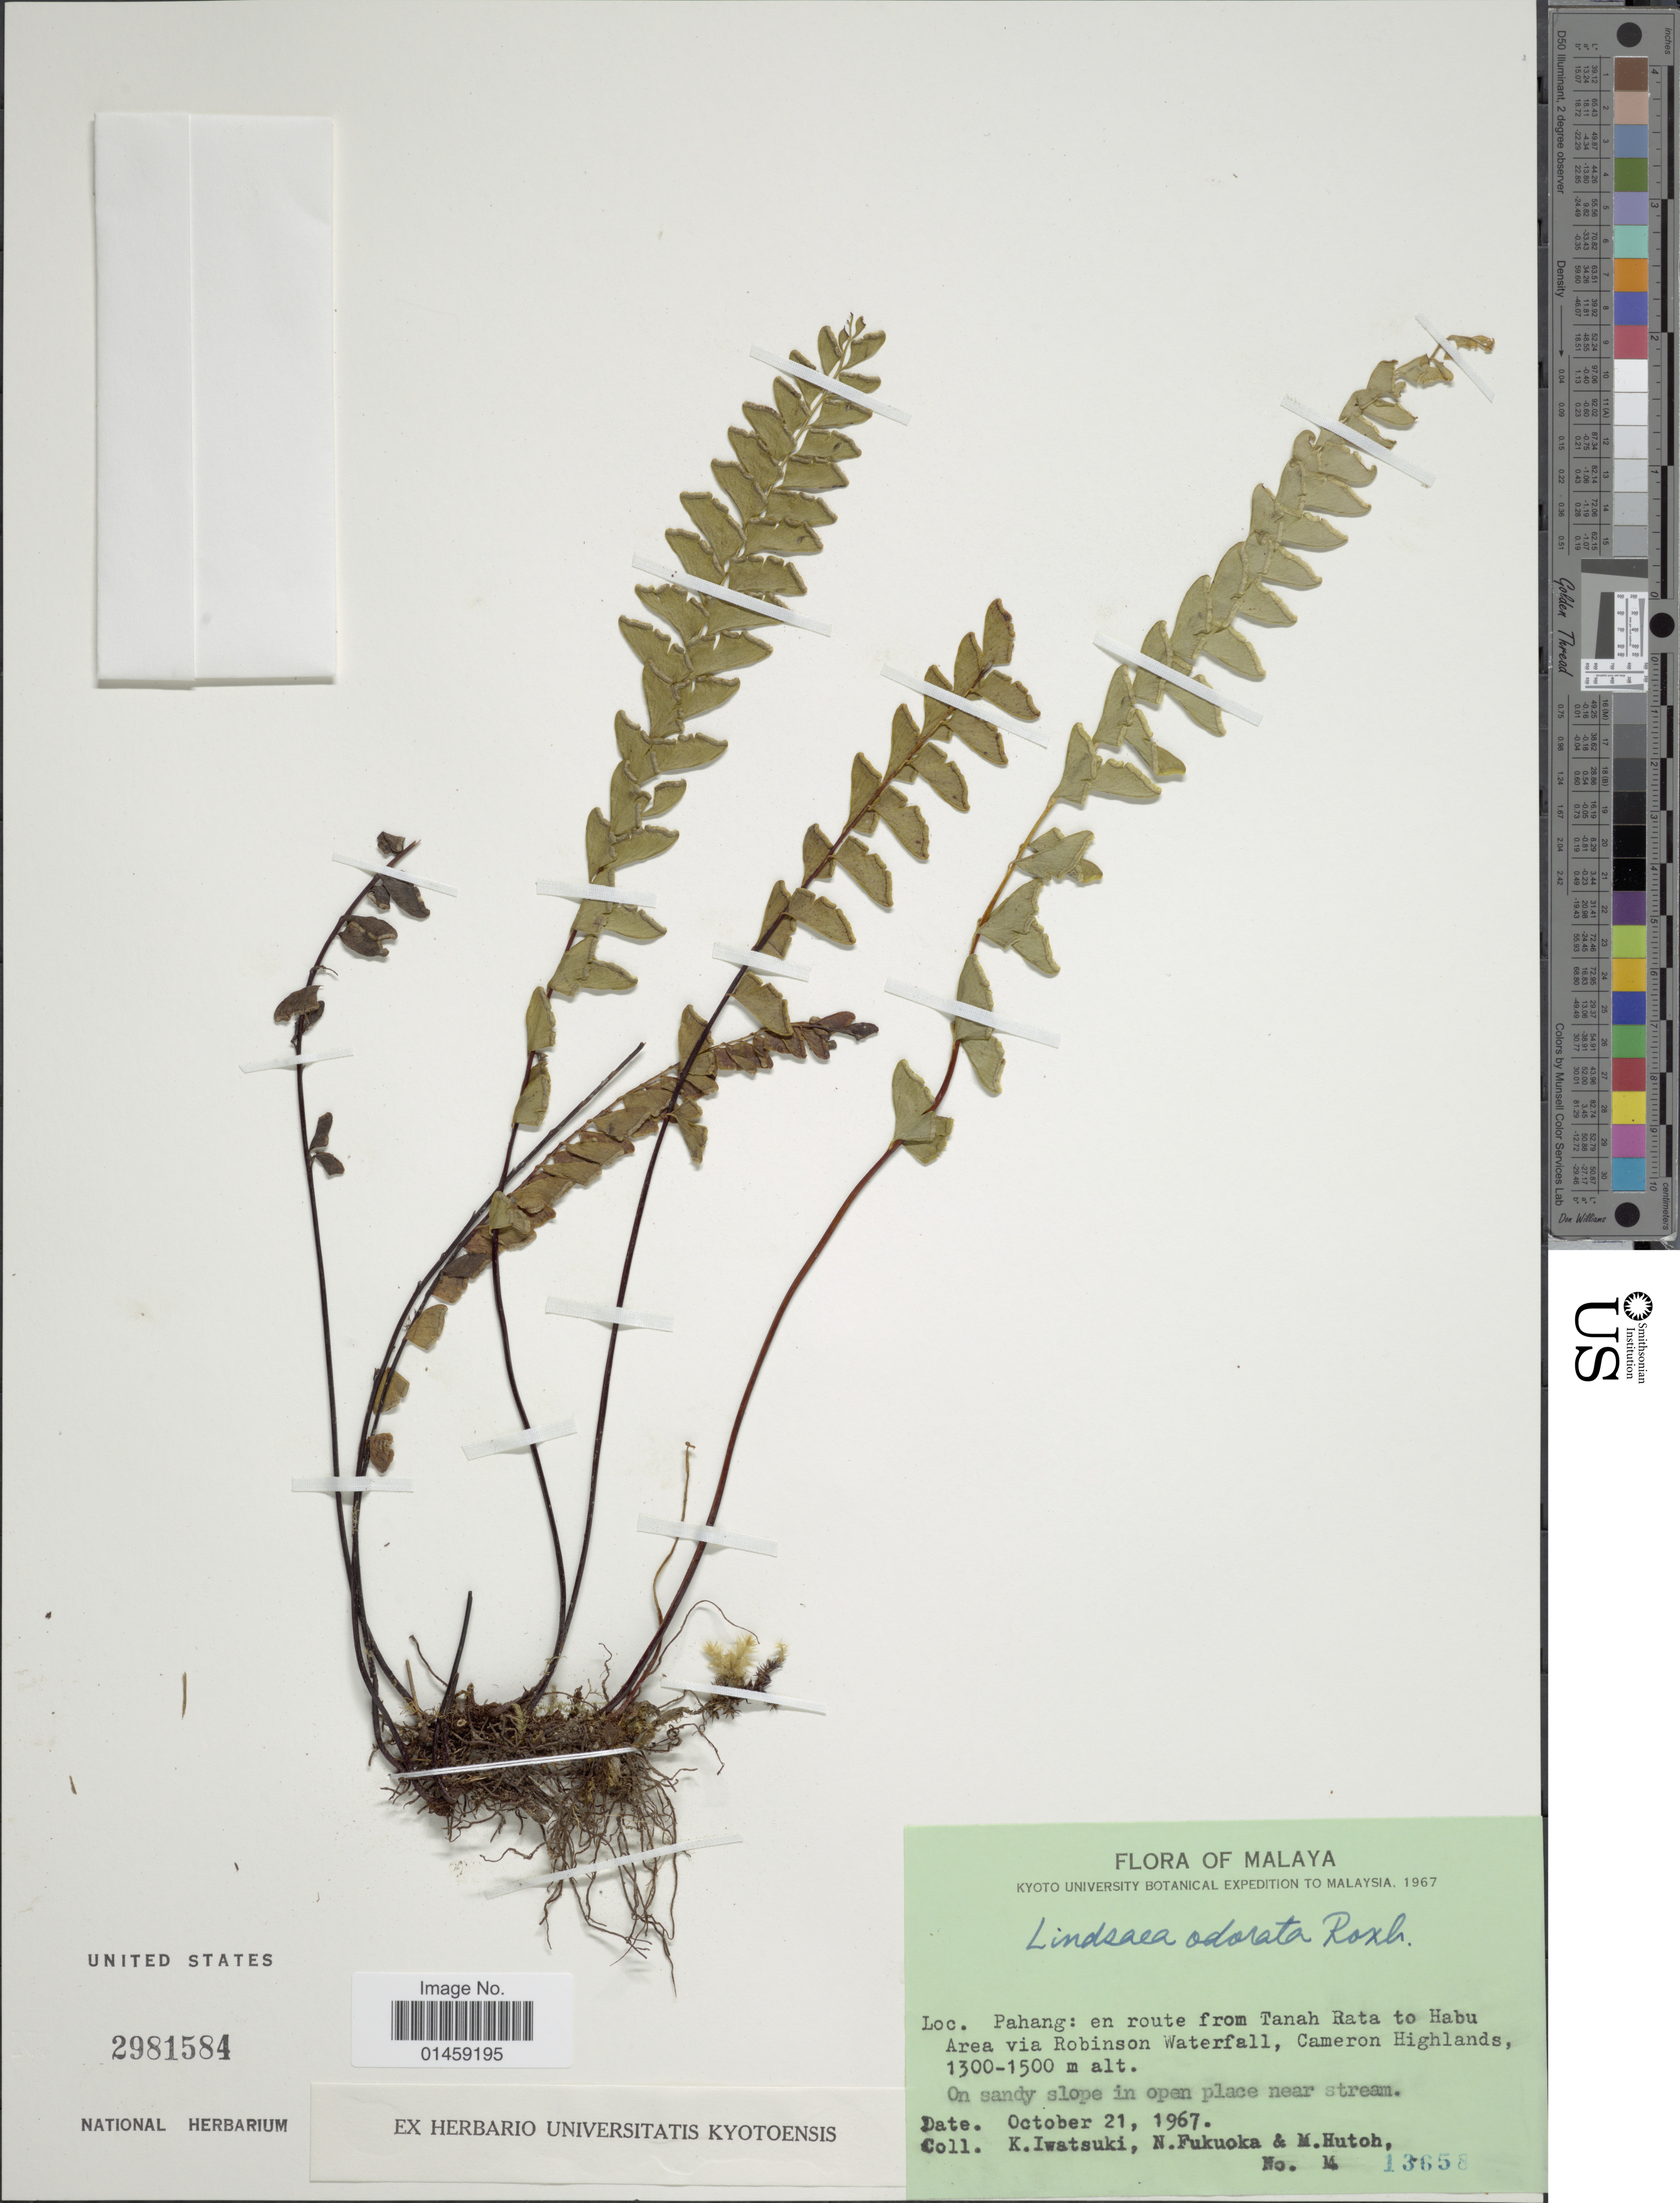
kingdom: Plantae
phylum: Tracheophyta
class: Polypodiopsida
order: Polypodiales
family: Lindsaeaceae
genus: Lindsaea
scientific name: Lindsaea odorata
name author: Roxb.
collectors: K. Iwatsuki, N. Fukuoka & M. Hutoh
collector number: M13658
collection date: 1967-10-21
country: Malaysia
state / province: Pahang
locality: En route from Tanah Rata to Habu Area via Robinson Waterfall, Cameron Highlands. On sandy slope in open place near stream.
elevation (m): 1300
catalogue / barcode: US 2981584